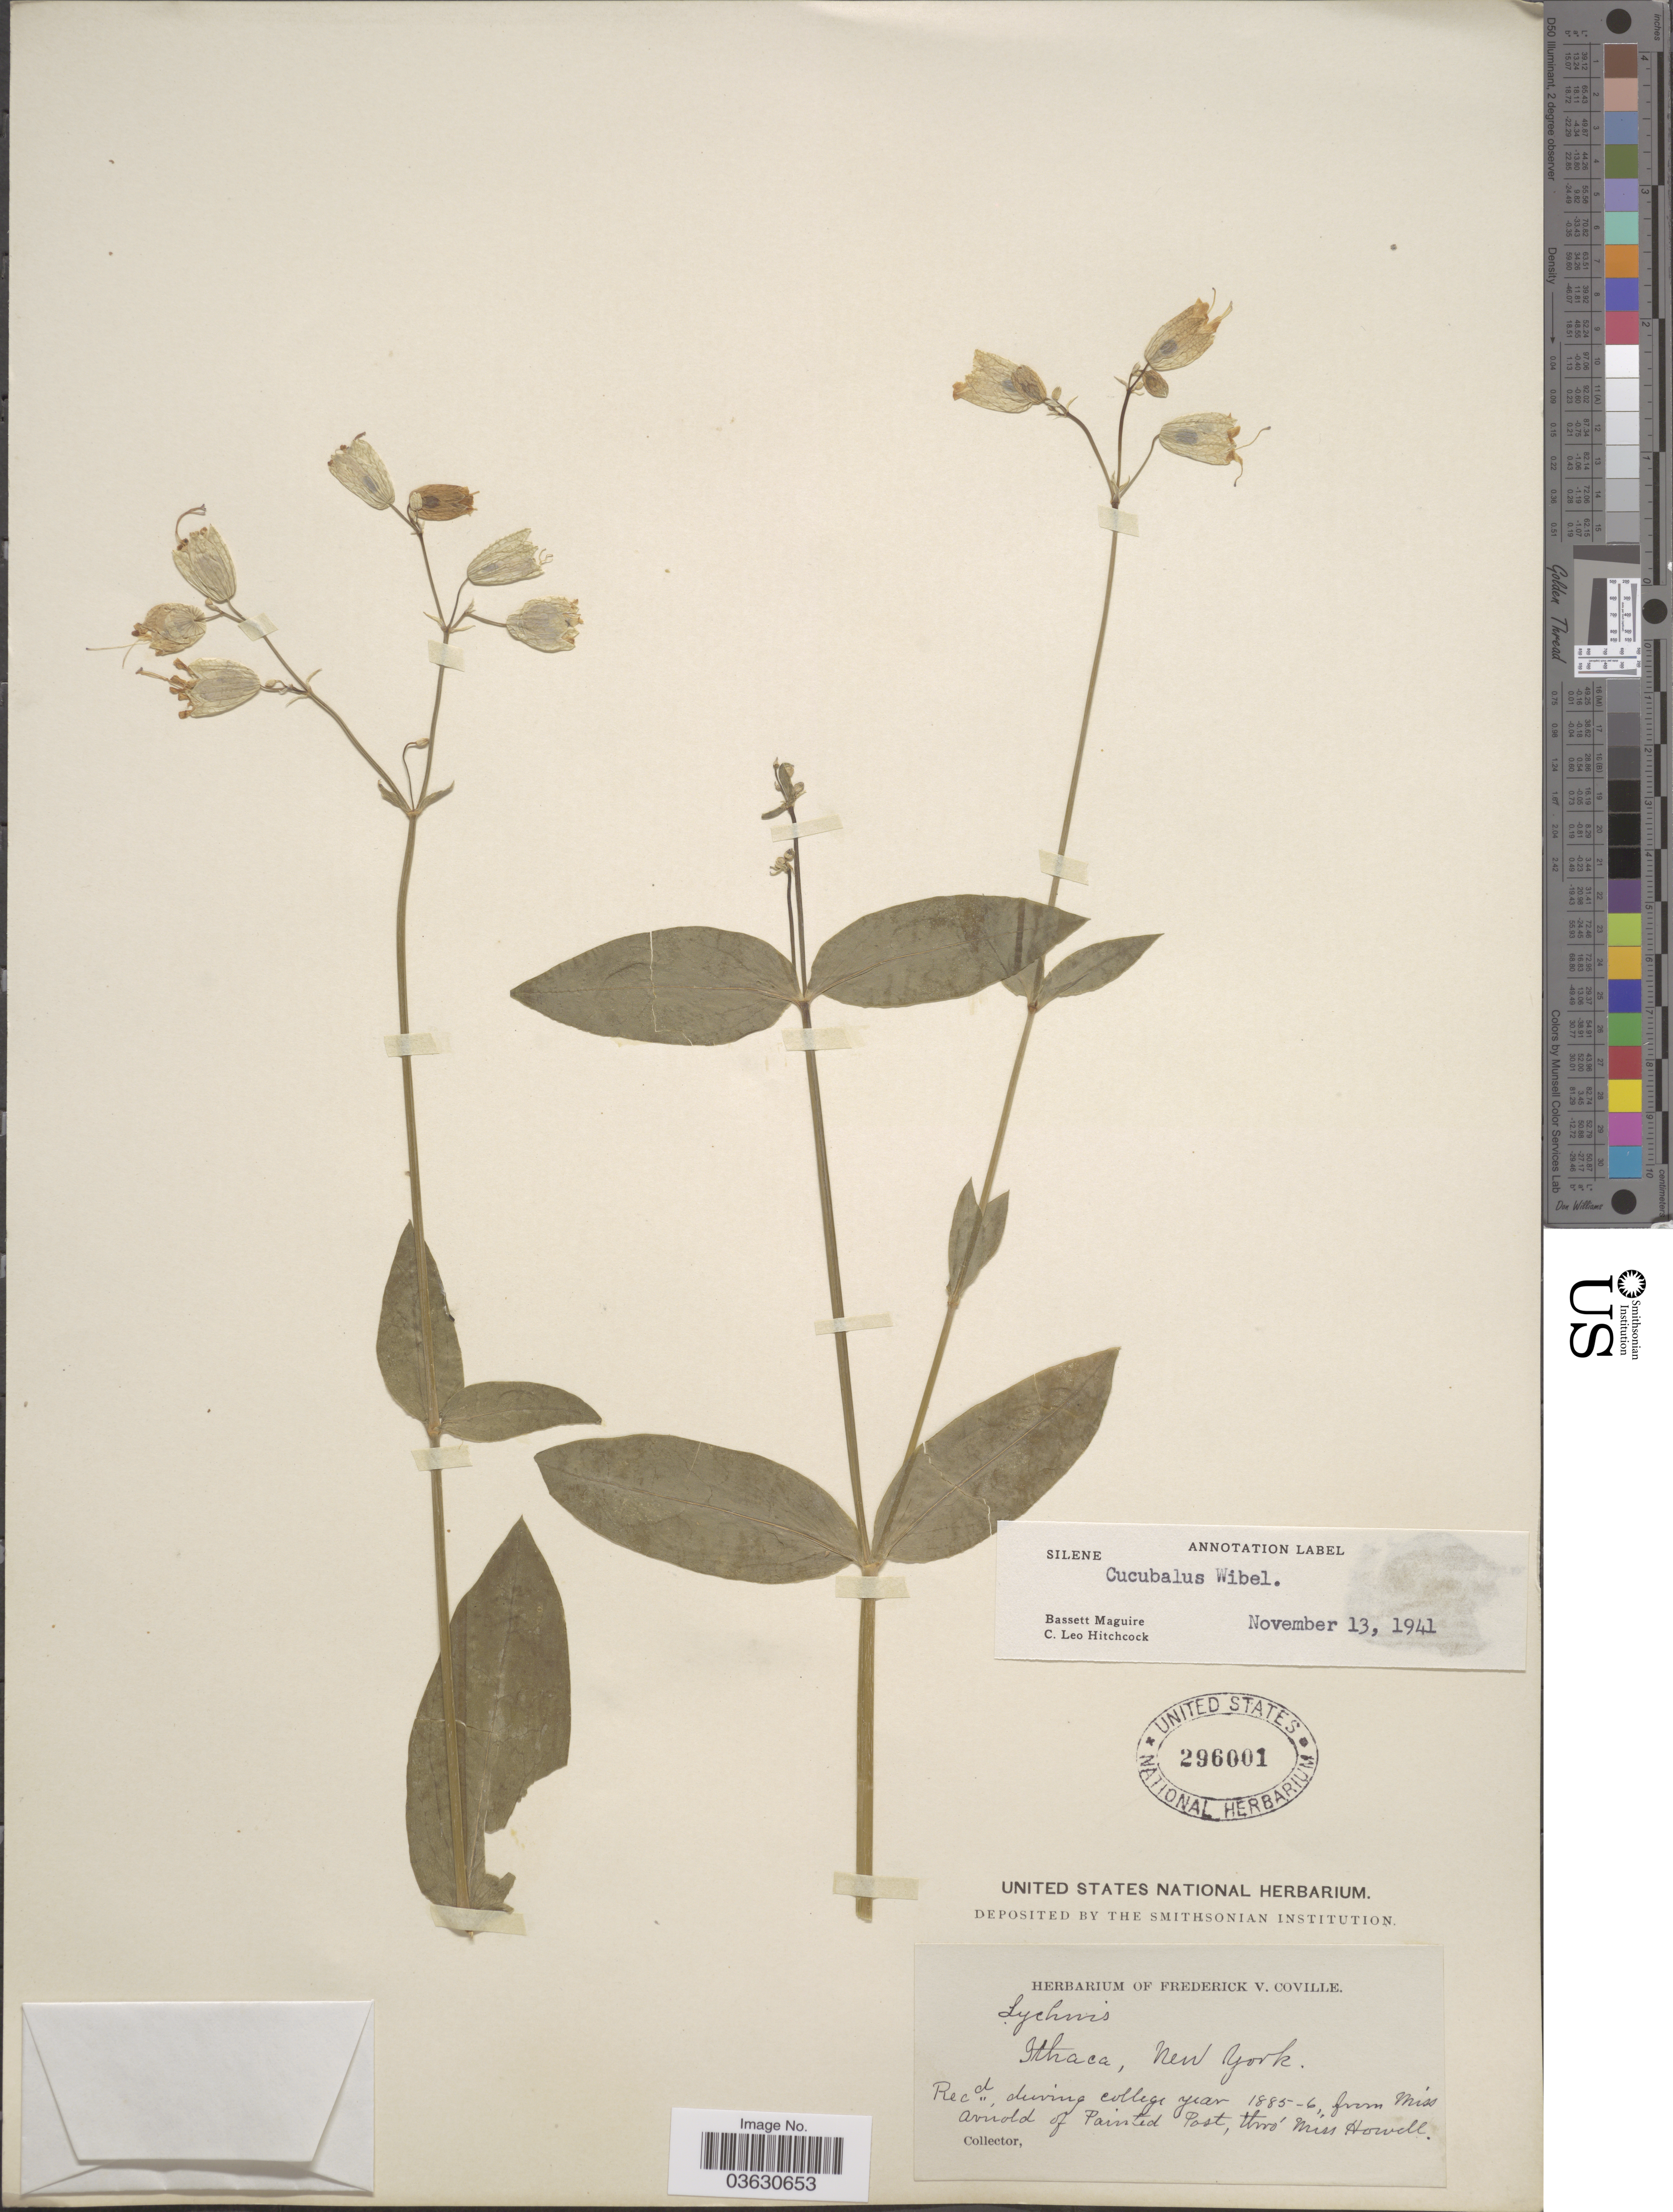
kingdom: Plantae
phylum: Tracheophyta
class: Magnoliopsida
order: Caryophyllales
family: Caryophyllaceae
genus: Silene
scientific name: Silene cucubalus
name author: L.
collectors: ex herb. Fred. V. Coville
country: United States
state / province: New York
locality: Ithaca.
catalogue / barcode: US 296001